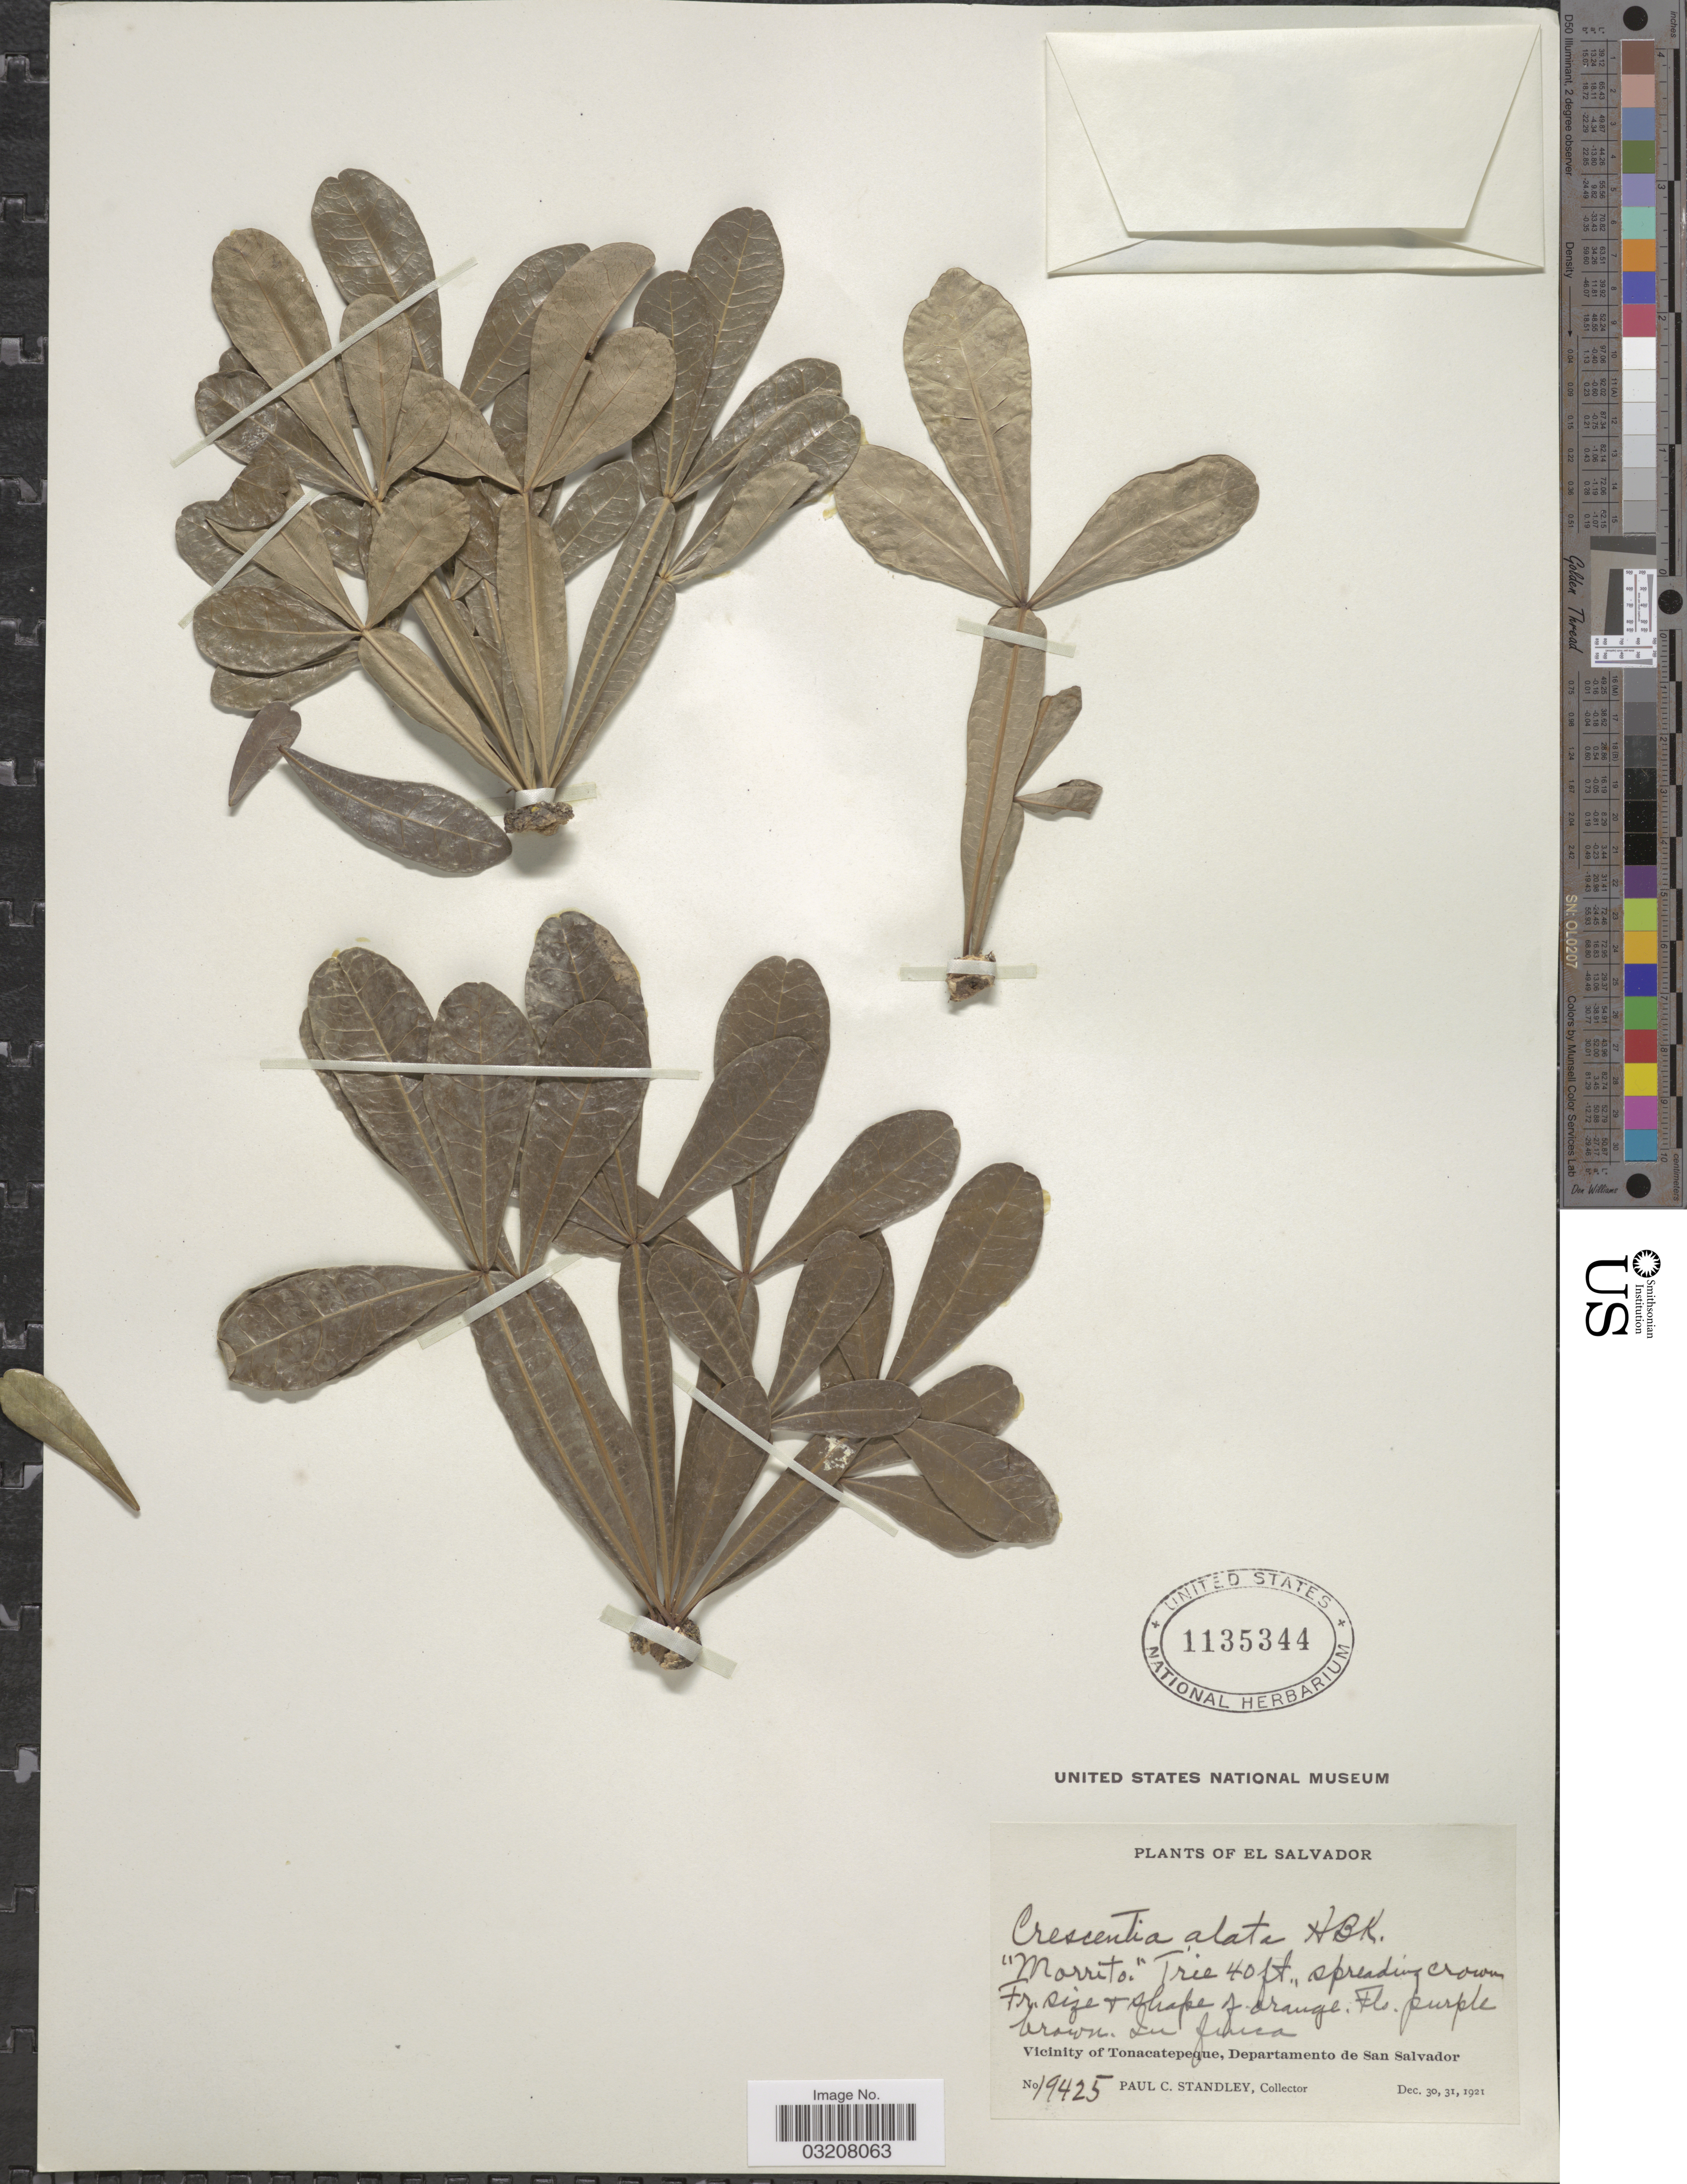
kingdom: Plantae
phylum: Tracheophyta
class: Magnoliopsida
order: Lamiales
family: Bignoniaceae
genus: Crescentia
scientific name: Crescentia alata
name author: Kunth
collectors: P. C. Standley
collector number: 19425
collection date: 1921-12-30/1921-12-31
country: El Salvador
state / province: San Salvador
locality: Vicinity of Tonacatepeque, Departamento de San Salvador.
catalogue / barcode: US 1135344